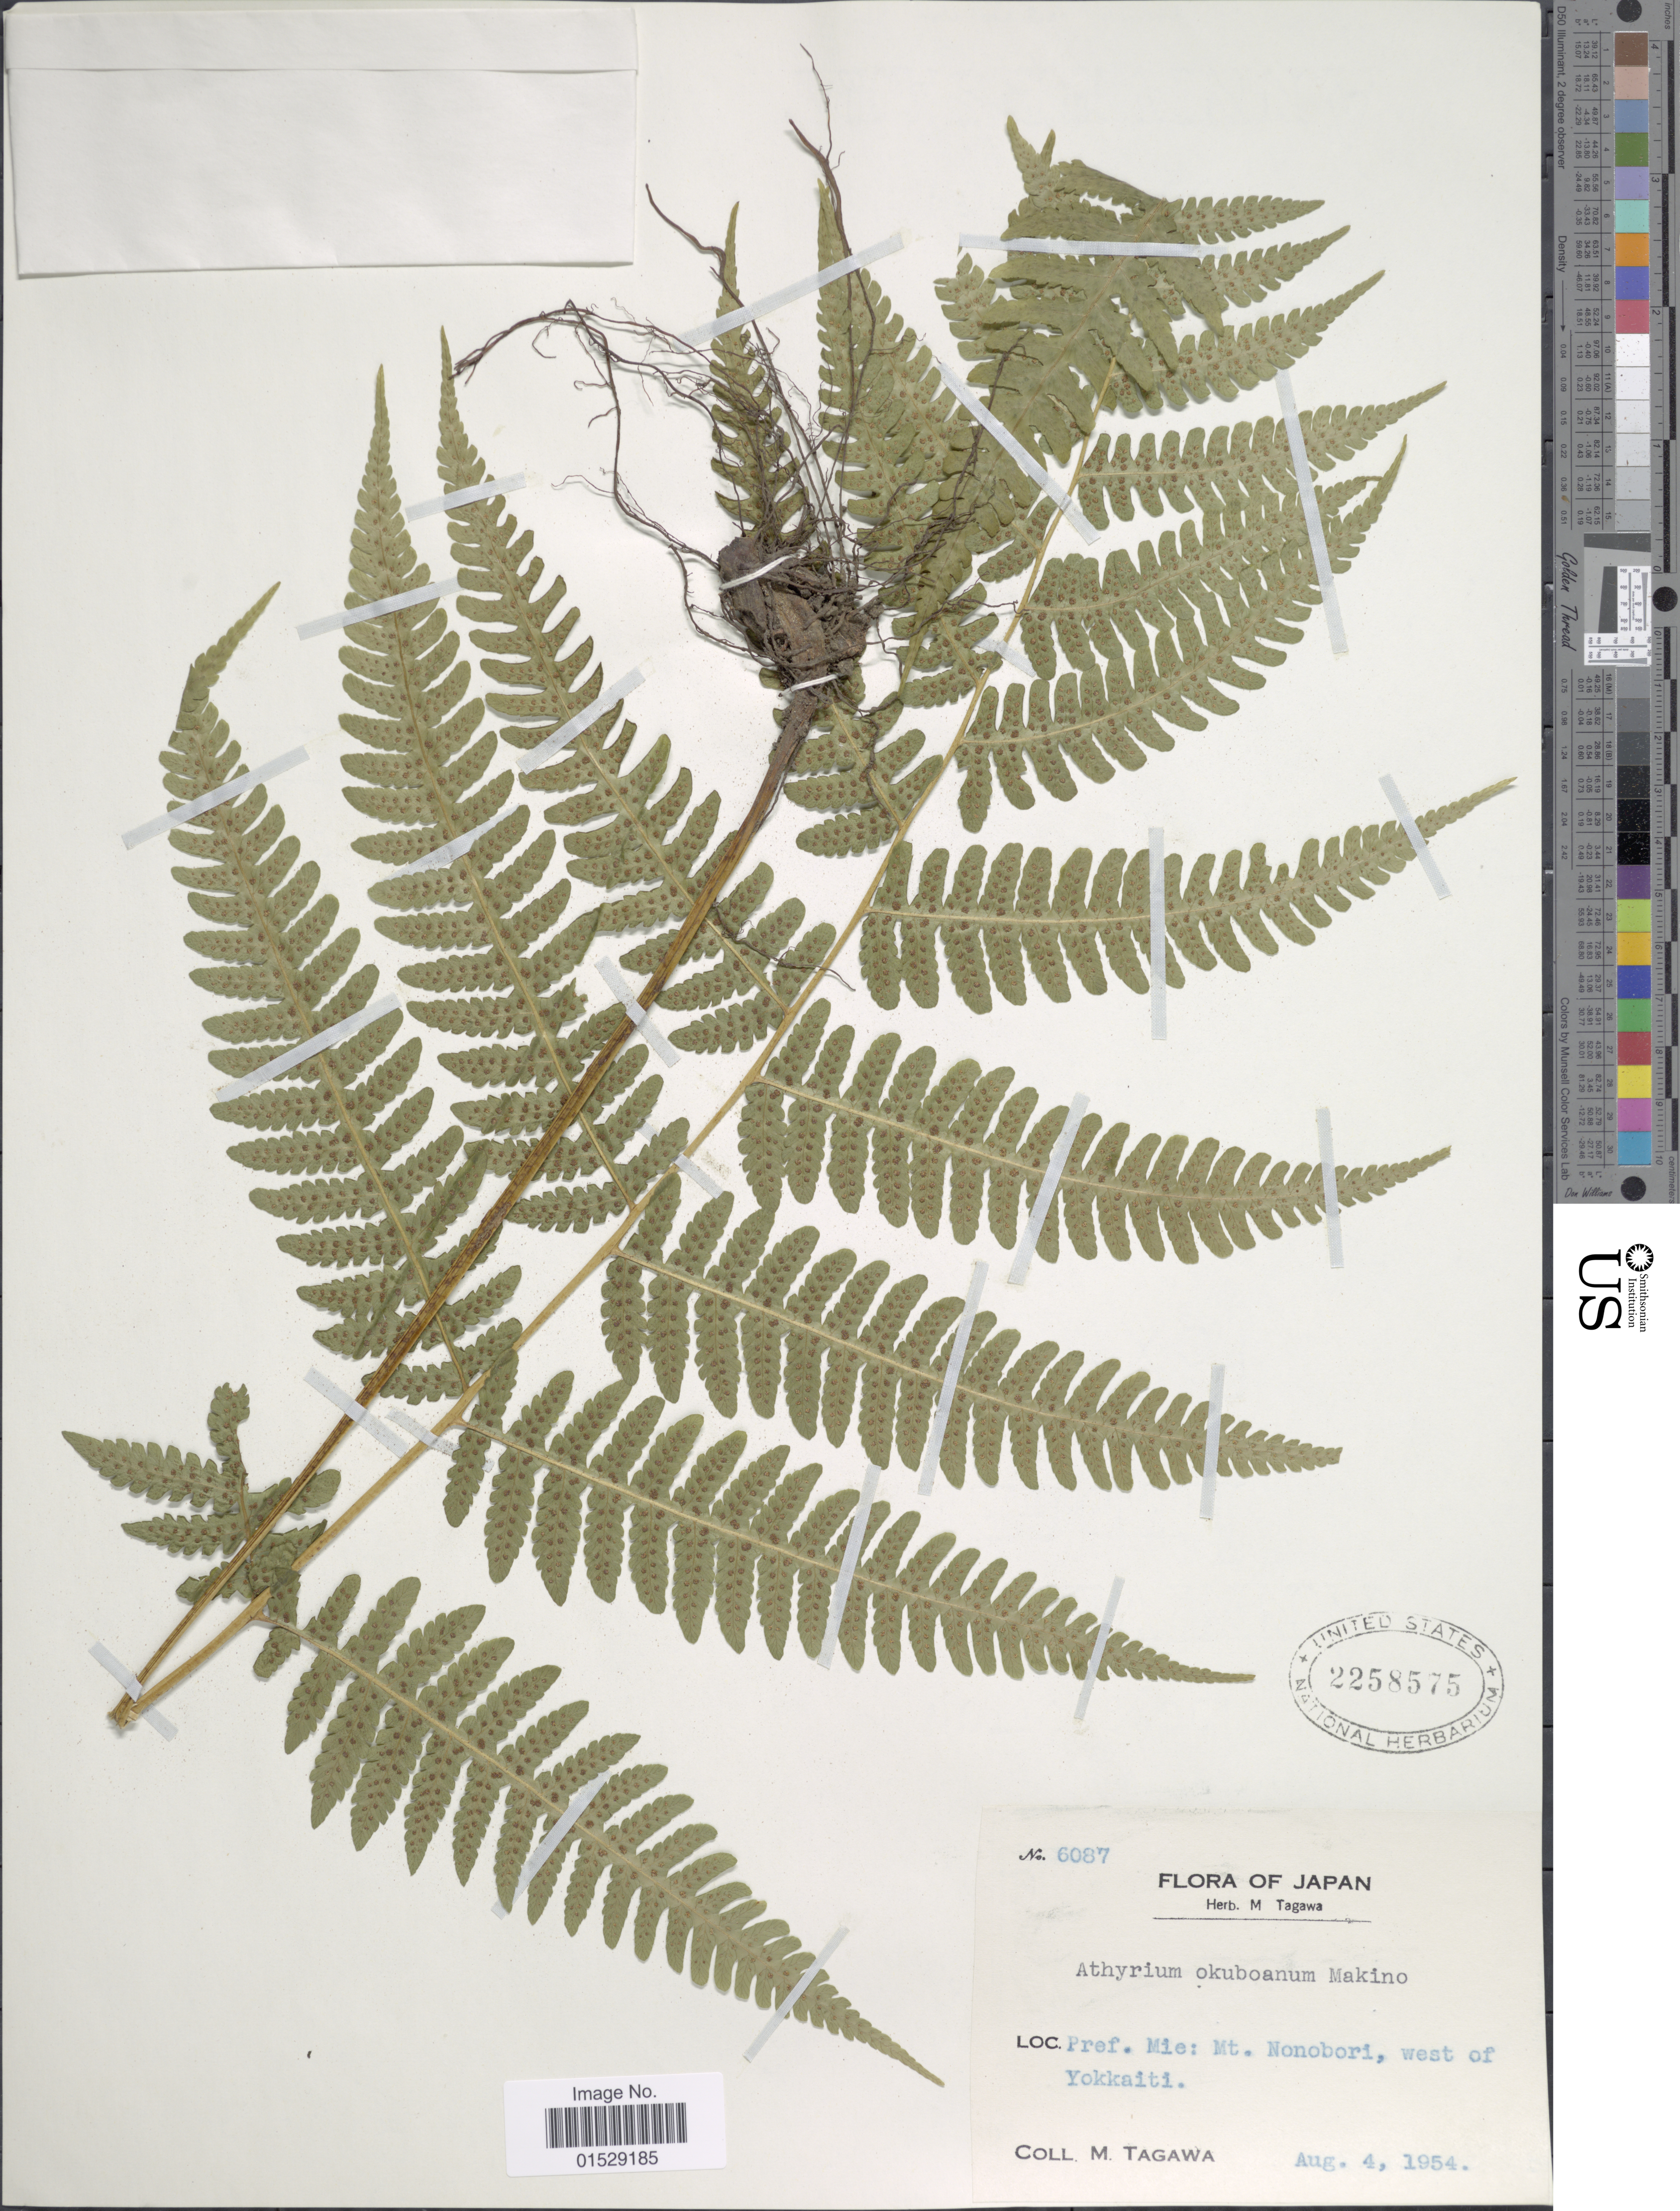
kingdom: Plantae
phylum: Tracheophyta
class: Polypodiopsida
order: Polypodiales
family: Athyriaceae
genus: Deparia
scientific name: Deparia okuboana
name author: (Makino) M. Kato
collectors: M. Tagawa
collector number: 6087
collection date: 1954-08-04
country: Japan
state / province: Mie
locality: Pref. Mie: Mt. Nonobori, west of Yokkaiti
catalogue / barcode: US 2258575